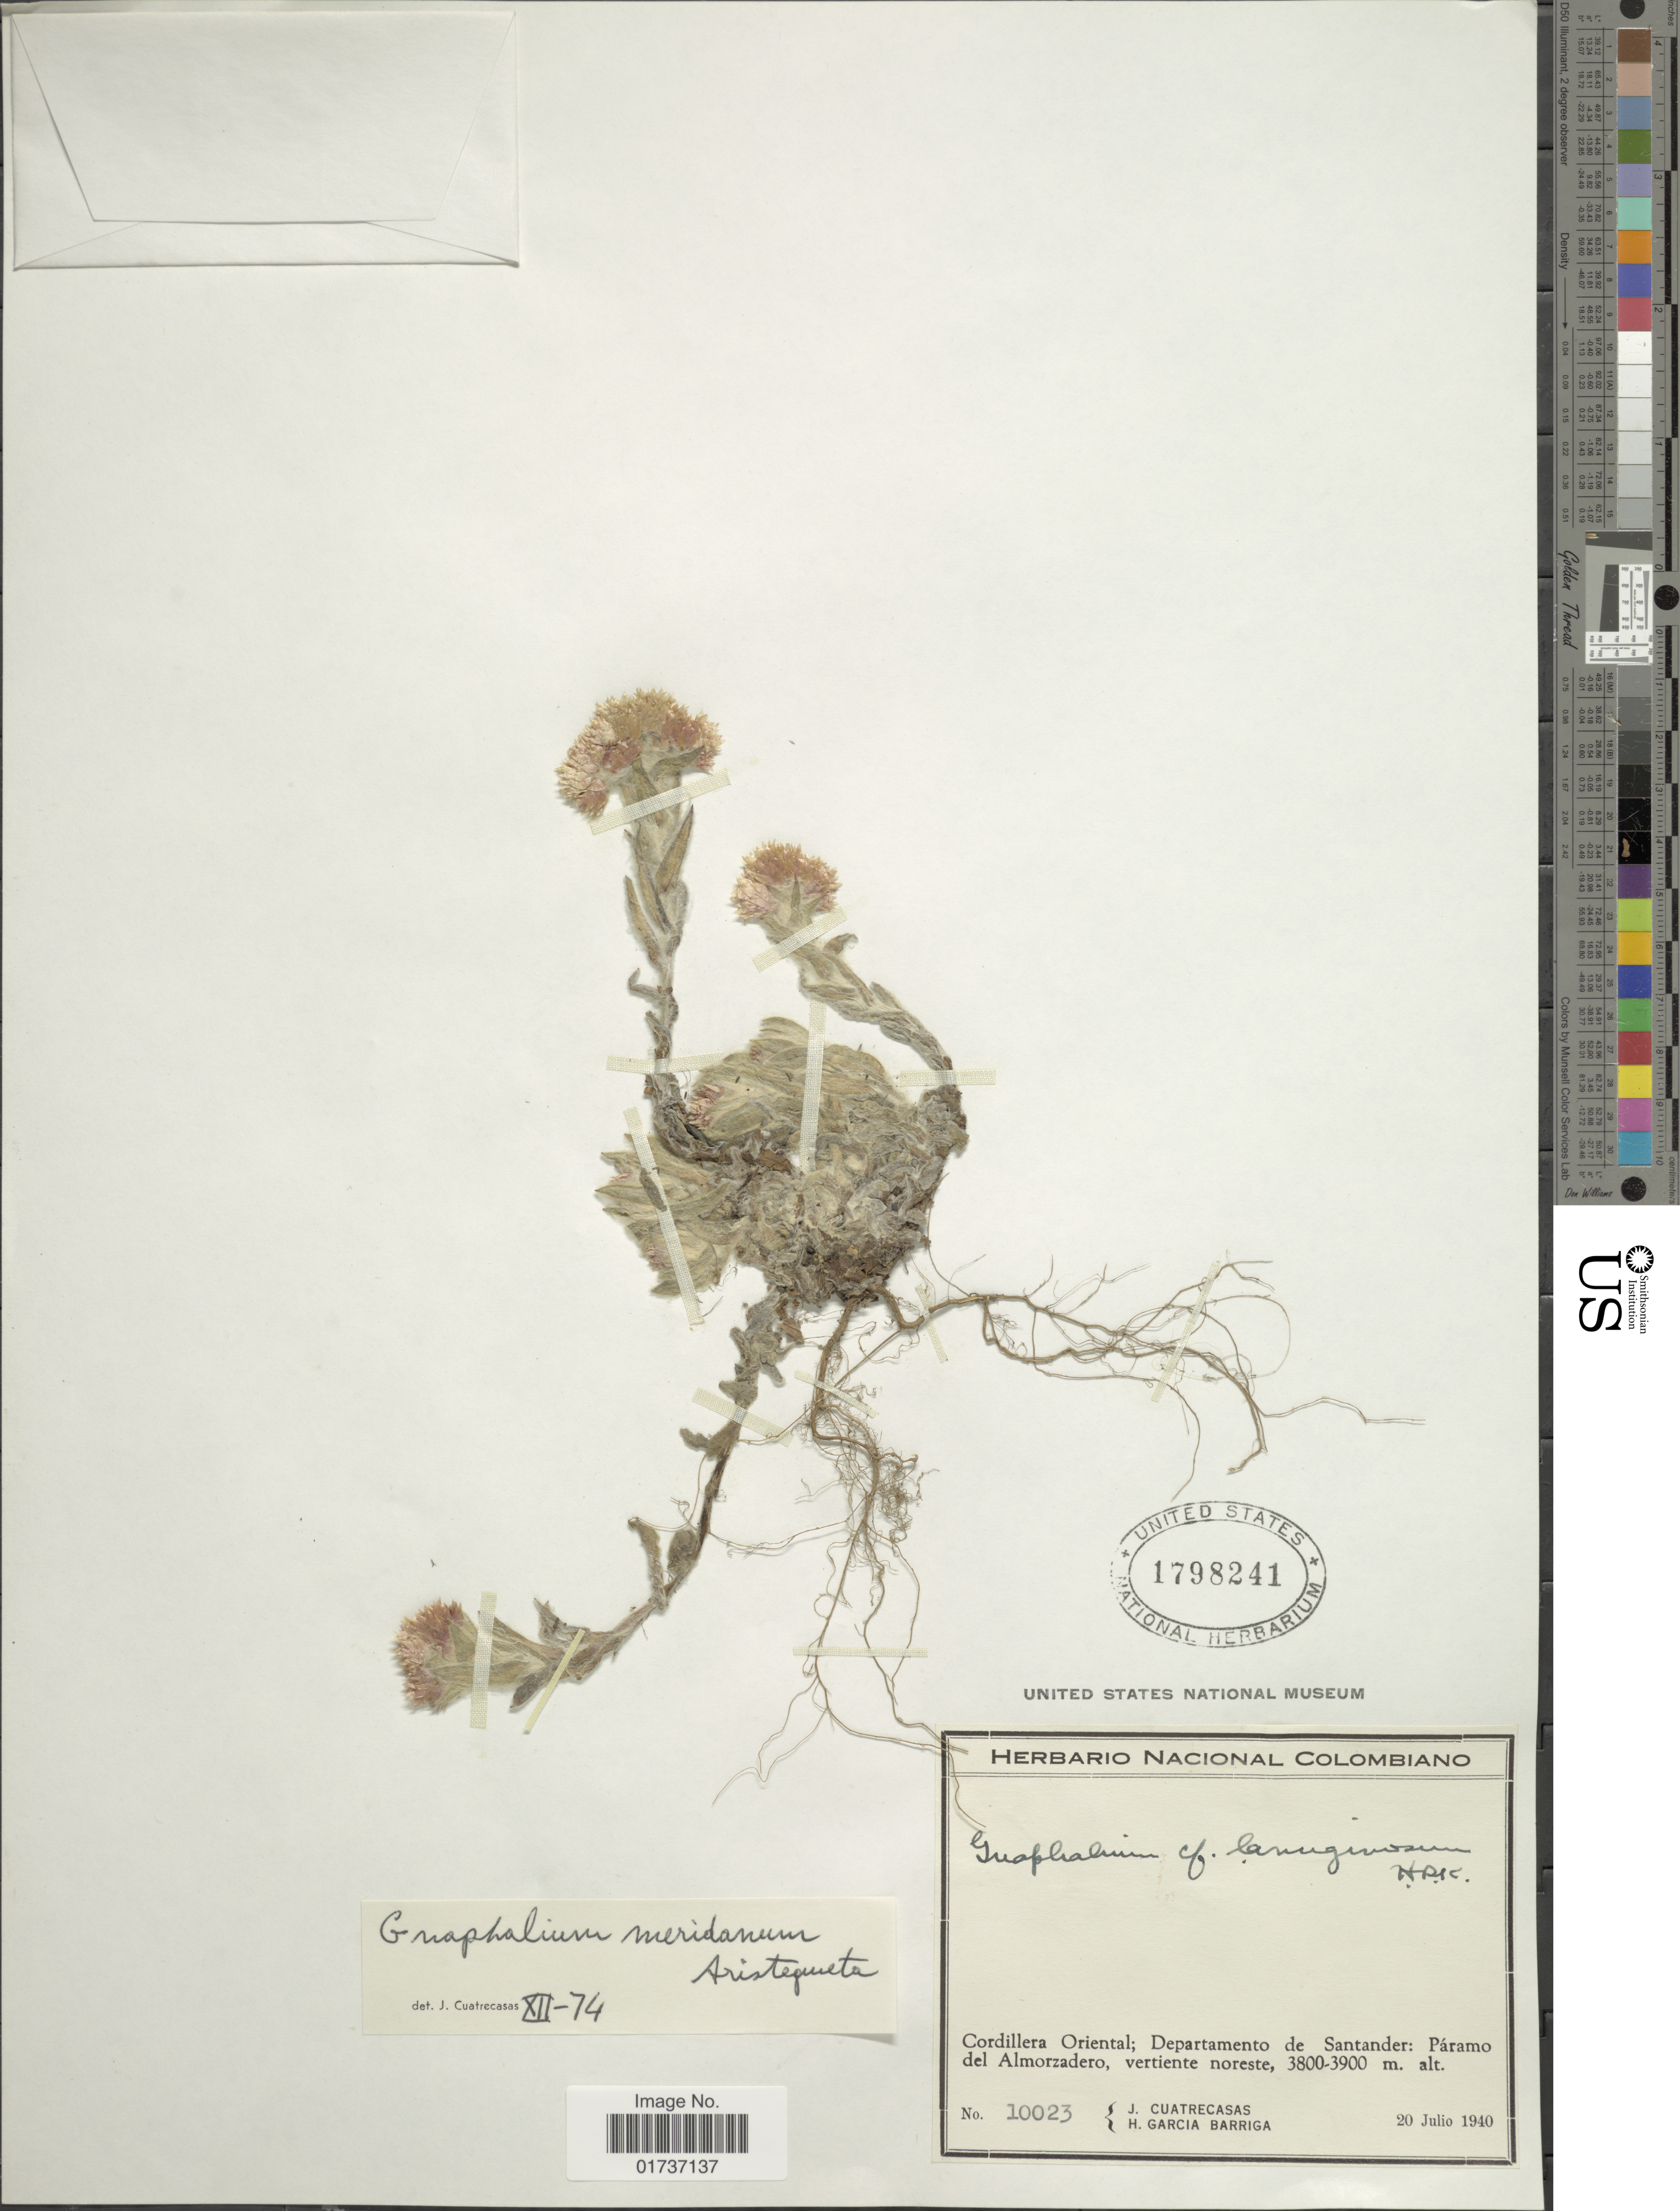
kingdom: Plantae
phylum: Tracheophyta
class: Magnoliopsida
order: Asterales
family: Asteraceae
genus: Gnaphalium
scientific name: Gnaphalium meridanum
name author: Aristeg.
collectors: J. Cuatrecasas & H. García Barriga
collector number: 10023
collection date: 1940-07-20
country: Colombia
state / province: Santander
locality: Cordillera Oriental, Departamento de Santander: Páramo del Almozadero, vertiente noreste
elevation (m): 3800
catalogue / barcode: US 1798241